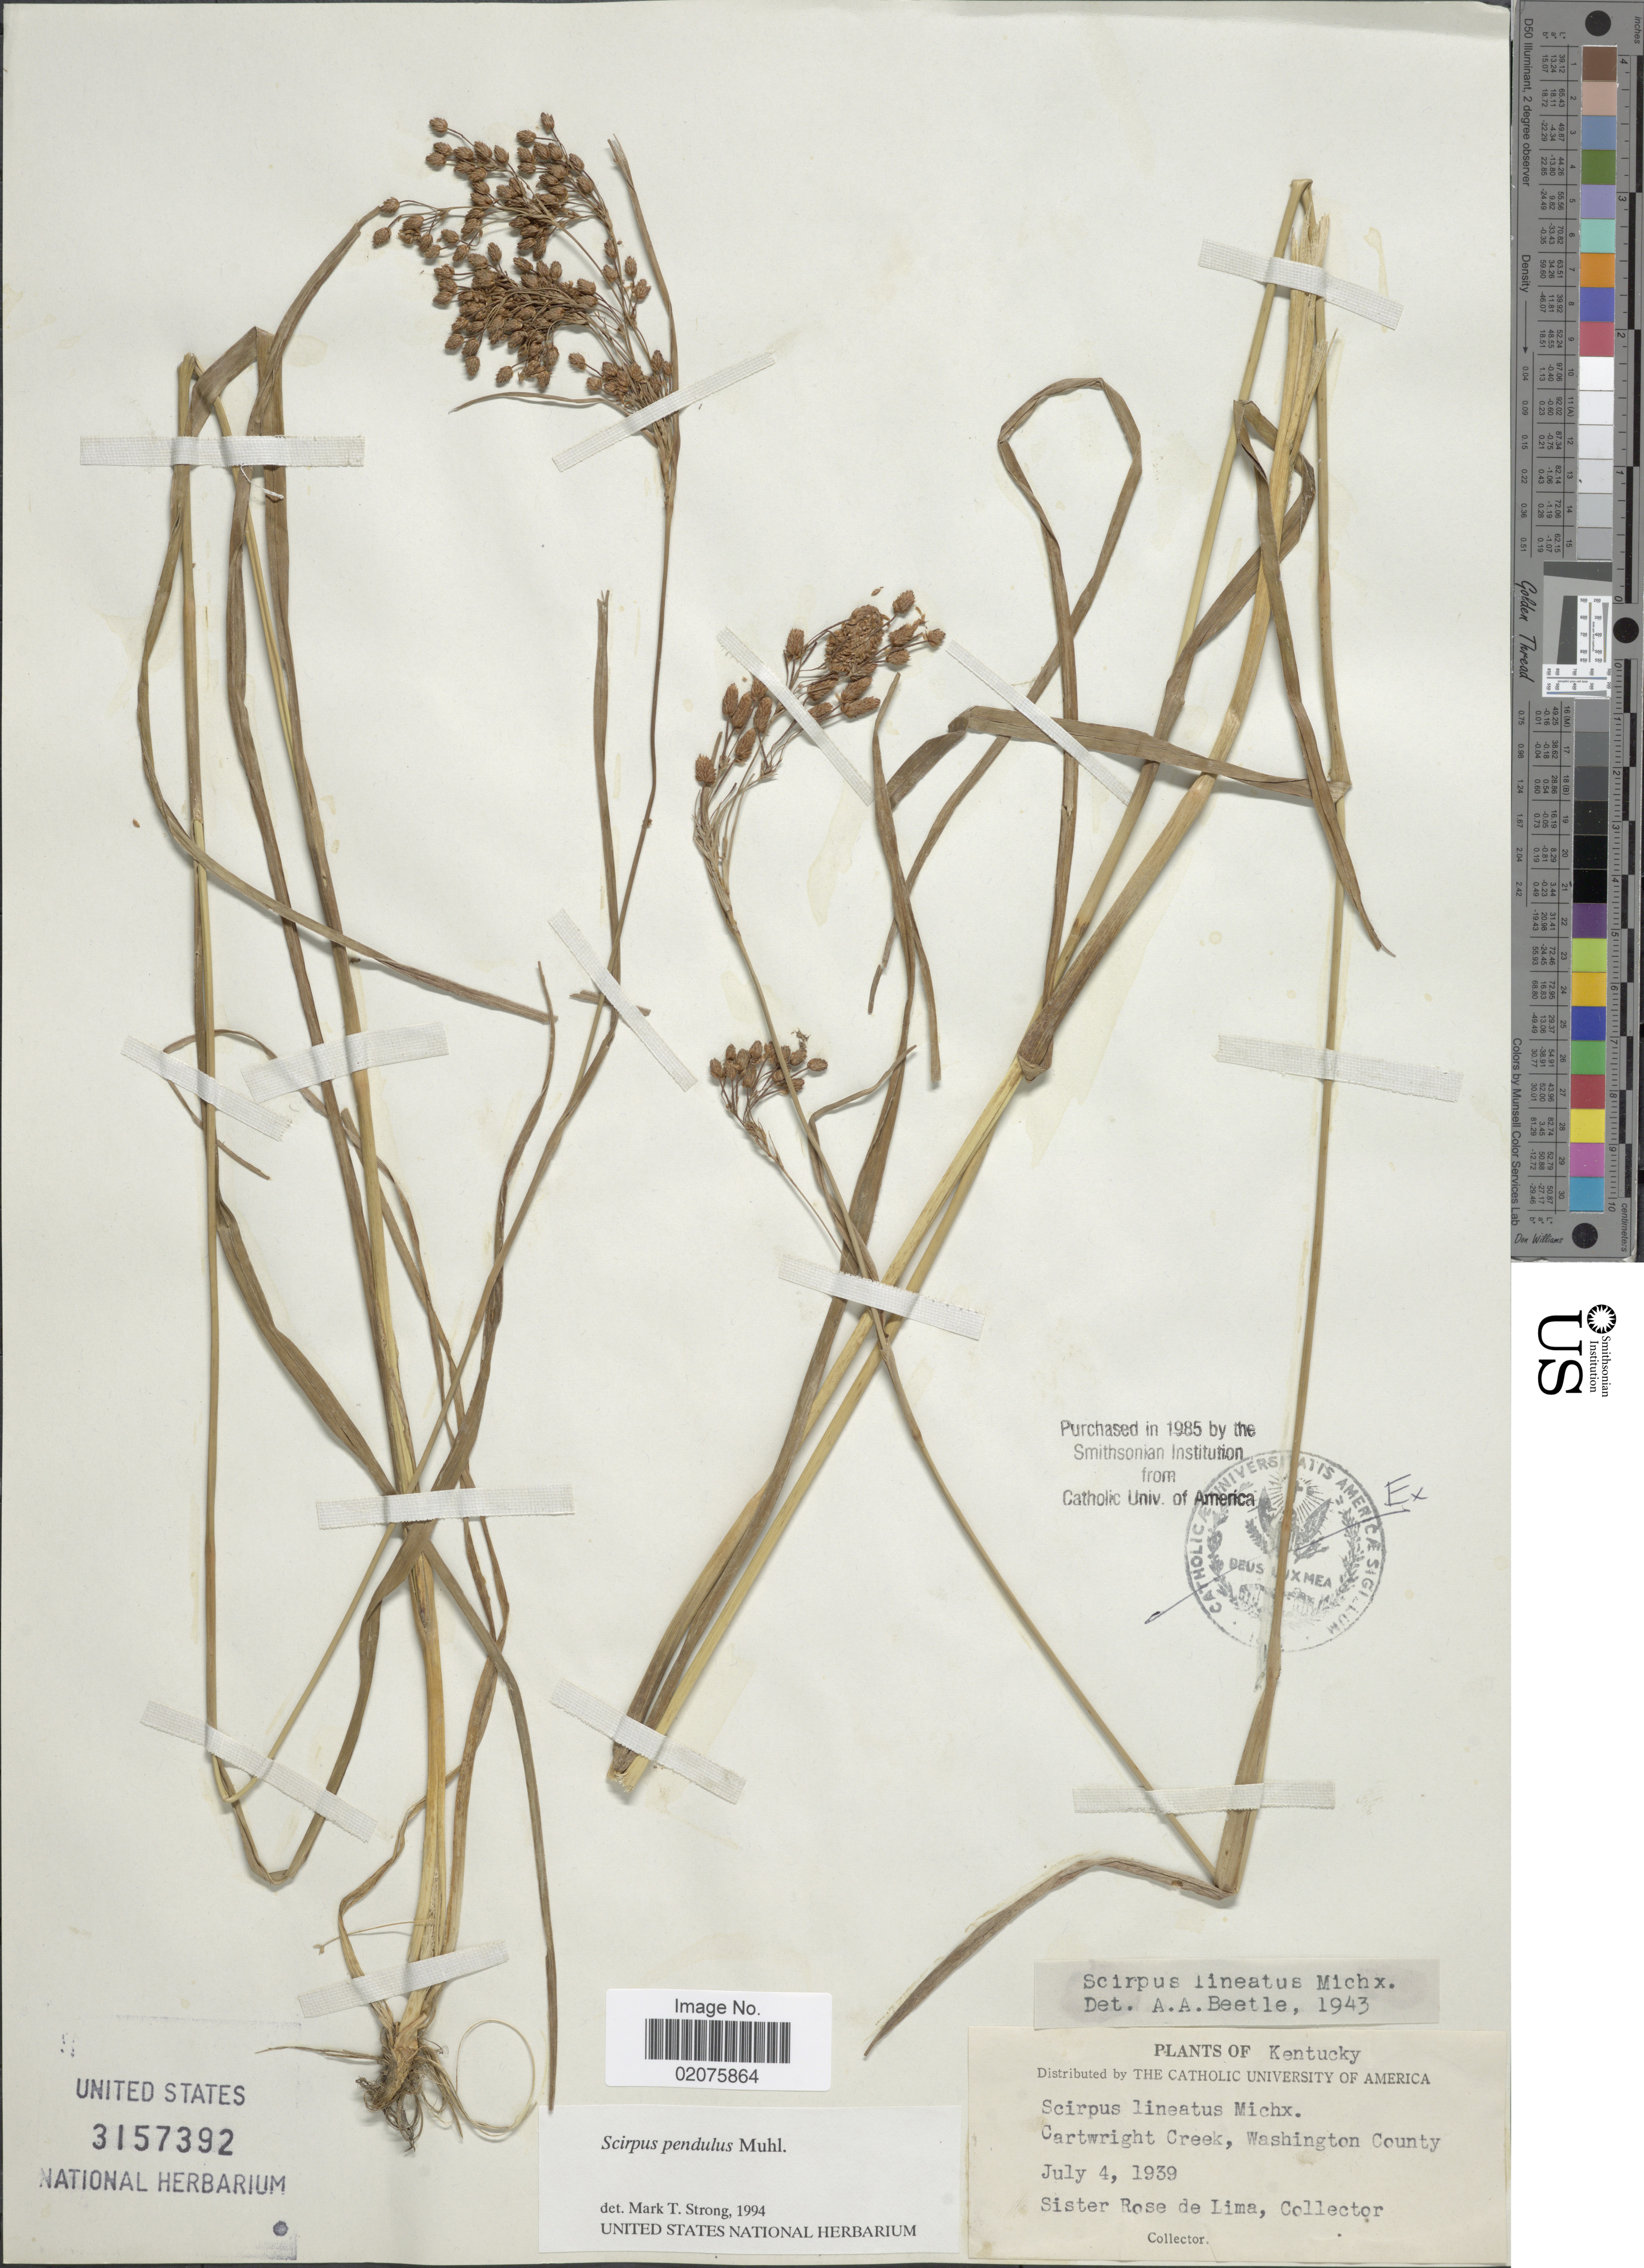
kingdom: Plantae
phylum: Tracheophyta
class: Liliopsida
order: Poales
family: Cyperaceae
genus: Scirpus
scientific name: Scirpus pendulus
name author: Muhl.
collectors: S. Lima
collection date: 1939-07-04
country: United States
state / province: Kentucky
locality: Cartwright Creek, Washington County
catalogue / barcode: US 3157392